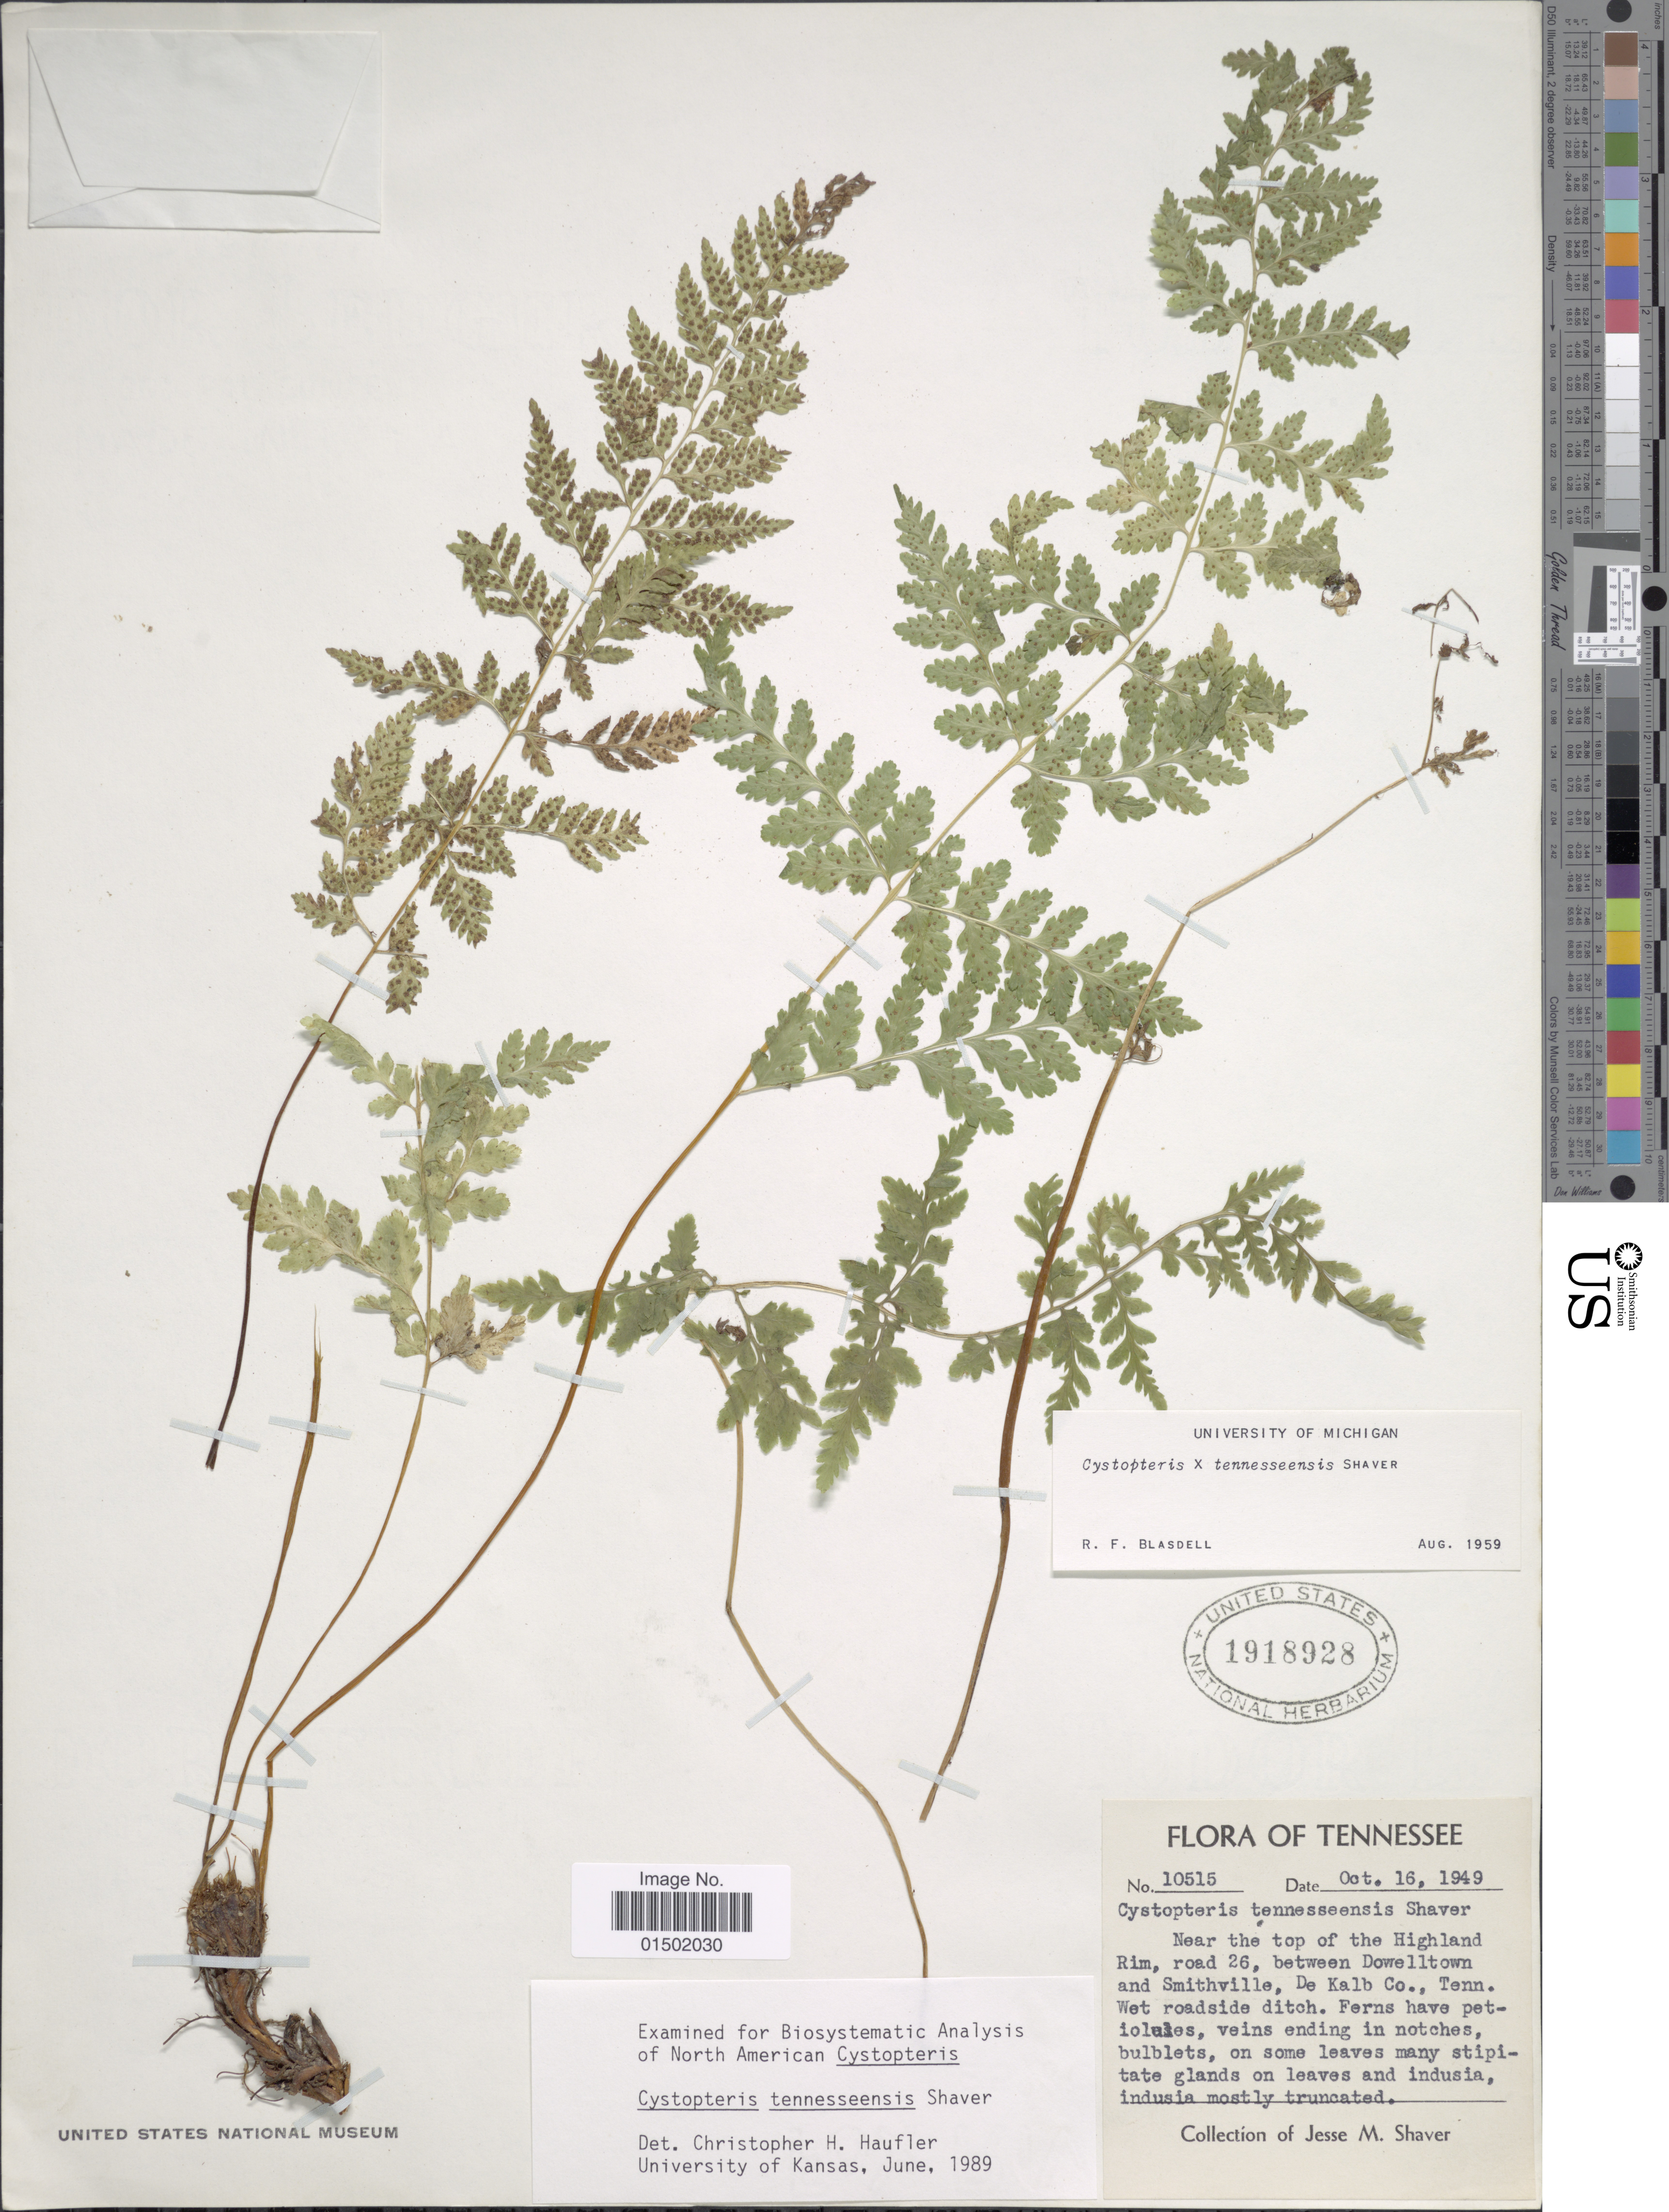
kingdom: Plantae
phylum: Tracheophyta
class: Polypodiopsida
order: Polypodiales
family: Cystopteridaceae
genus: Cystopteris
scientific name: Cystopteris tennesseensis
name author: Shaver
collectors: J. Shaver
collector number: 10515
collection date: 1949-10-16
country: United States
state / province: Tennessee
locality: Near the top of the Highland Rim, road 26, between Dowelltown and Smithville. De Kalb Co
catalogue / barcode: US 1918928